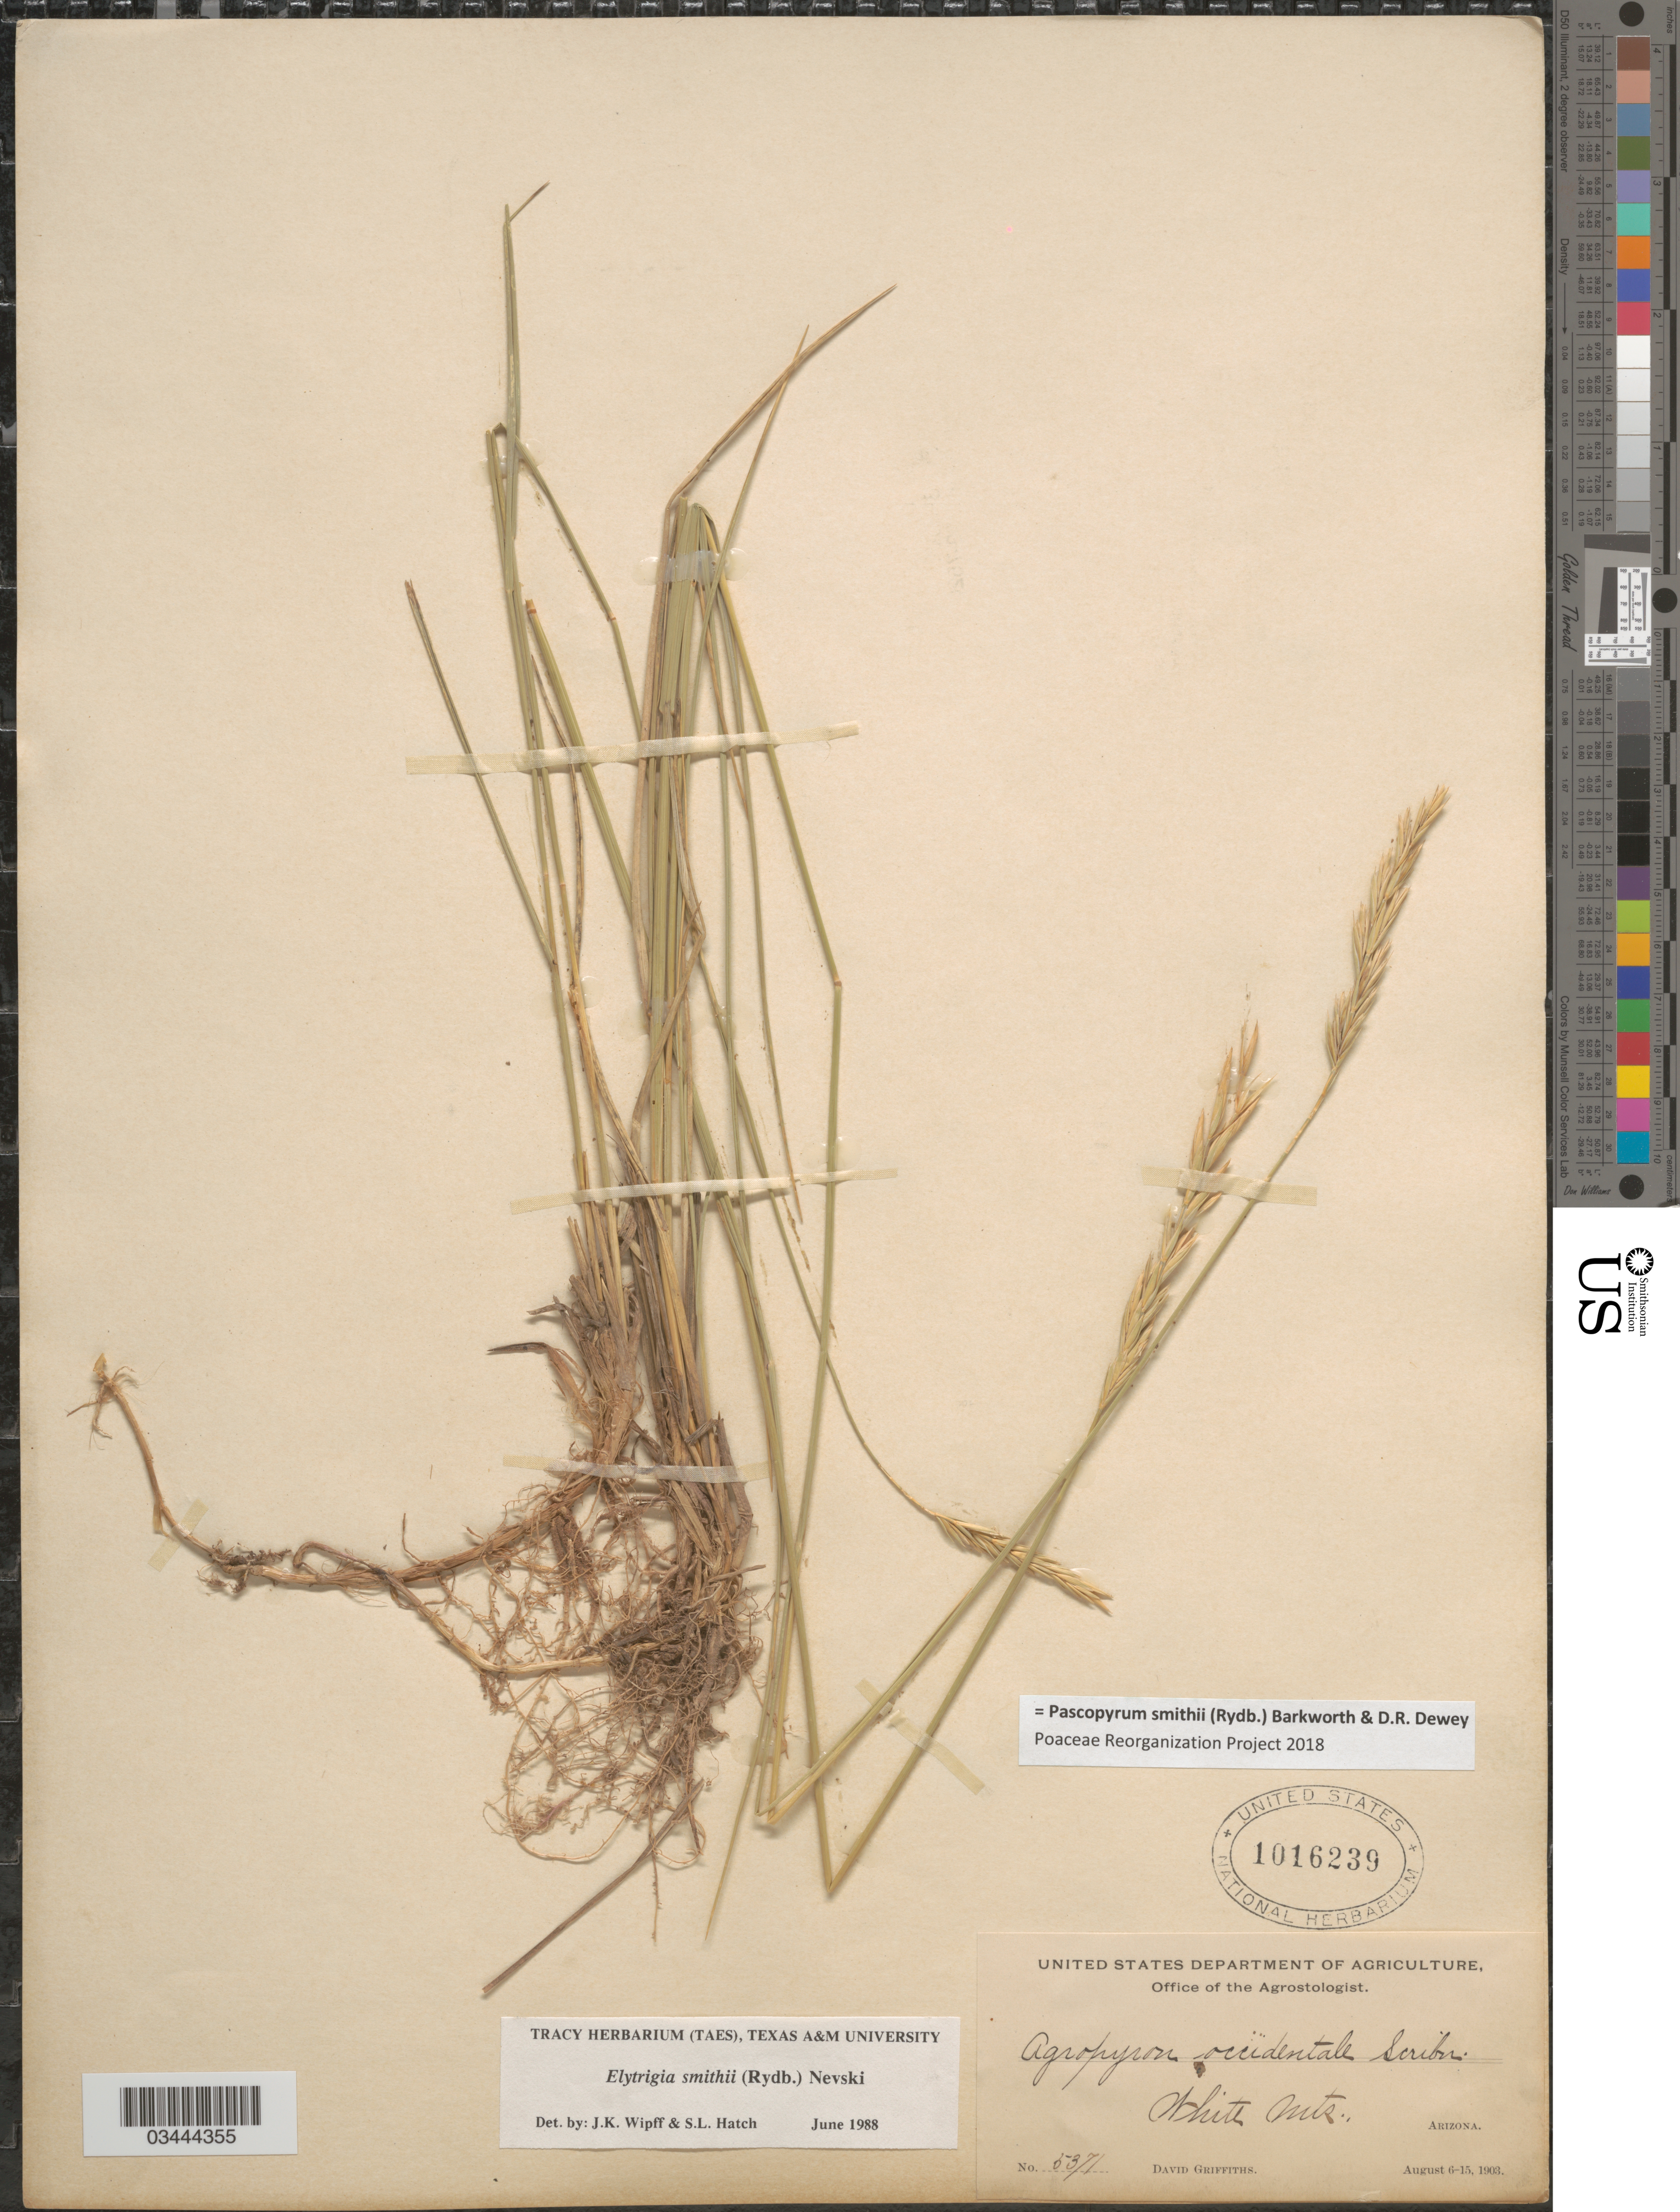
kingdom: Plantae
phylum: Tracheophyta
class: Liliopsida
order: Poales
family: Poaceae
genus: Pascopyrum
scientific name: Pascopyrum smithii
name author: (Rydb.) Barkworth & Dewey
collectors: D. Griffiths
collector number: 5371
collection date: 1903-08-06/1903-08-15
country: United States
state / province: Arizona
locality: White Mts.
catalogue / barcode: US 1016239